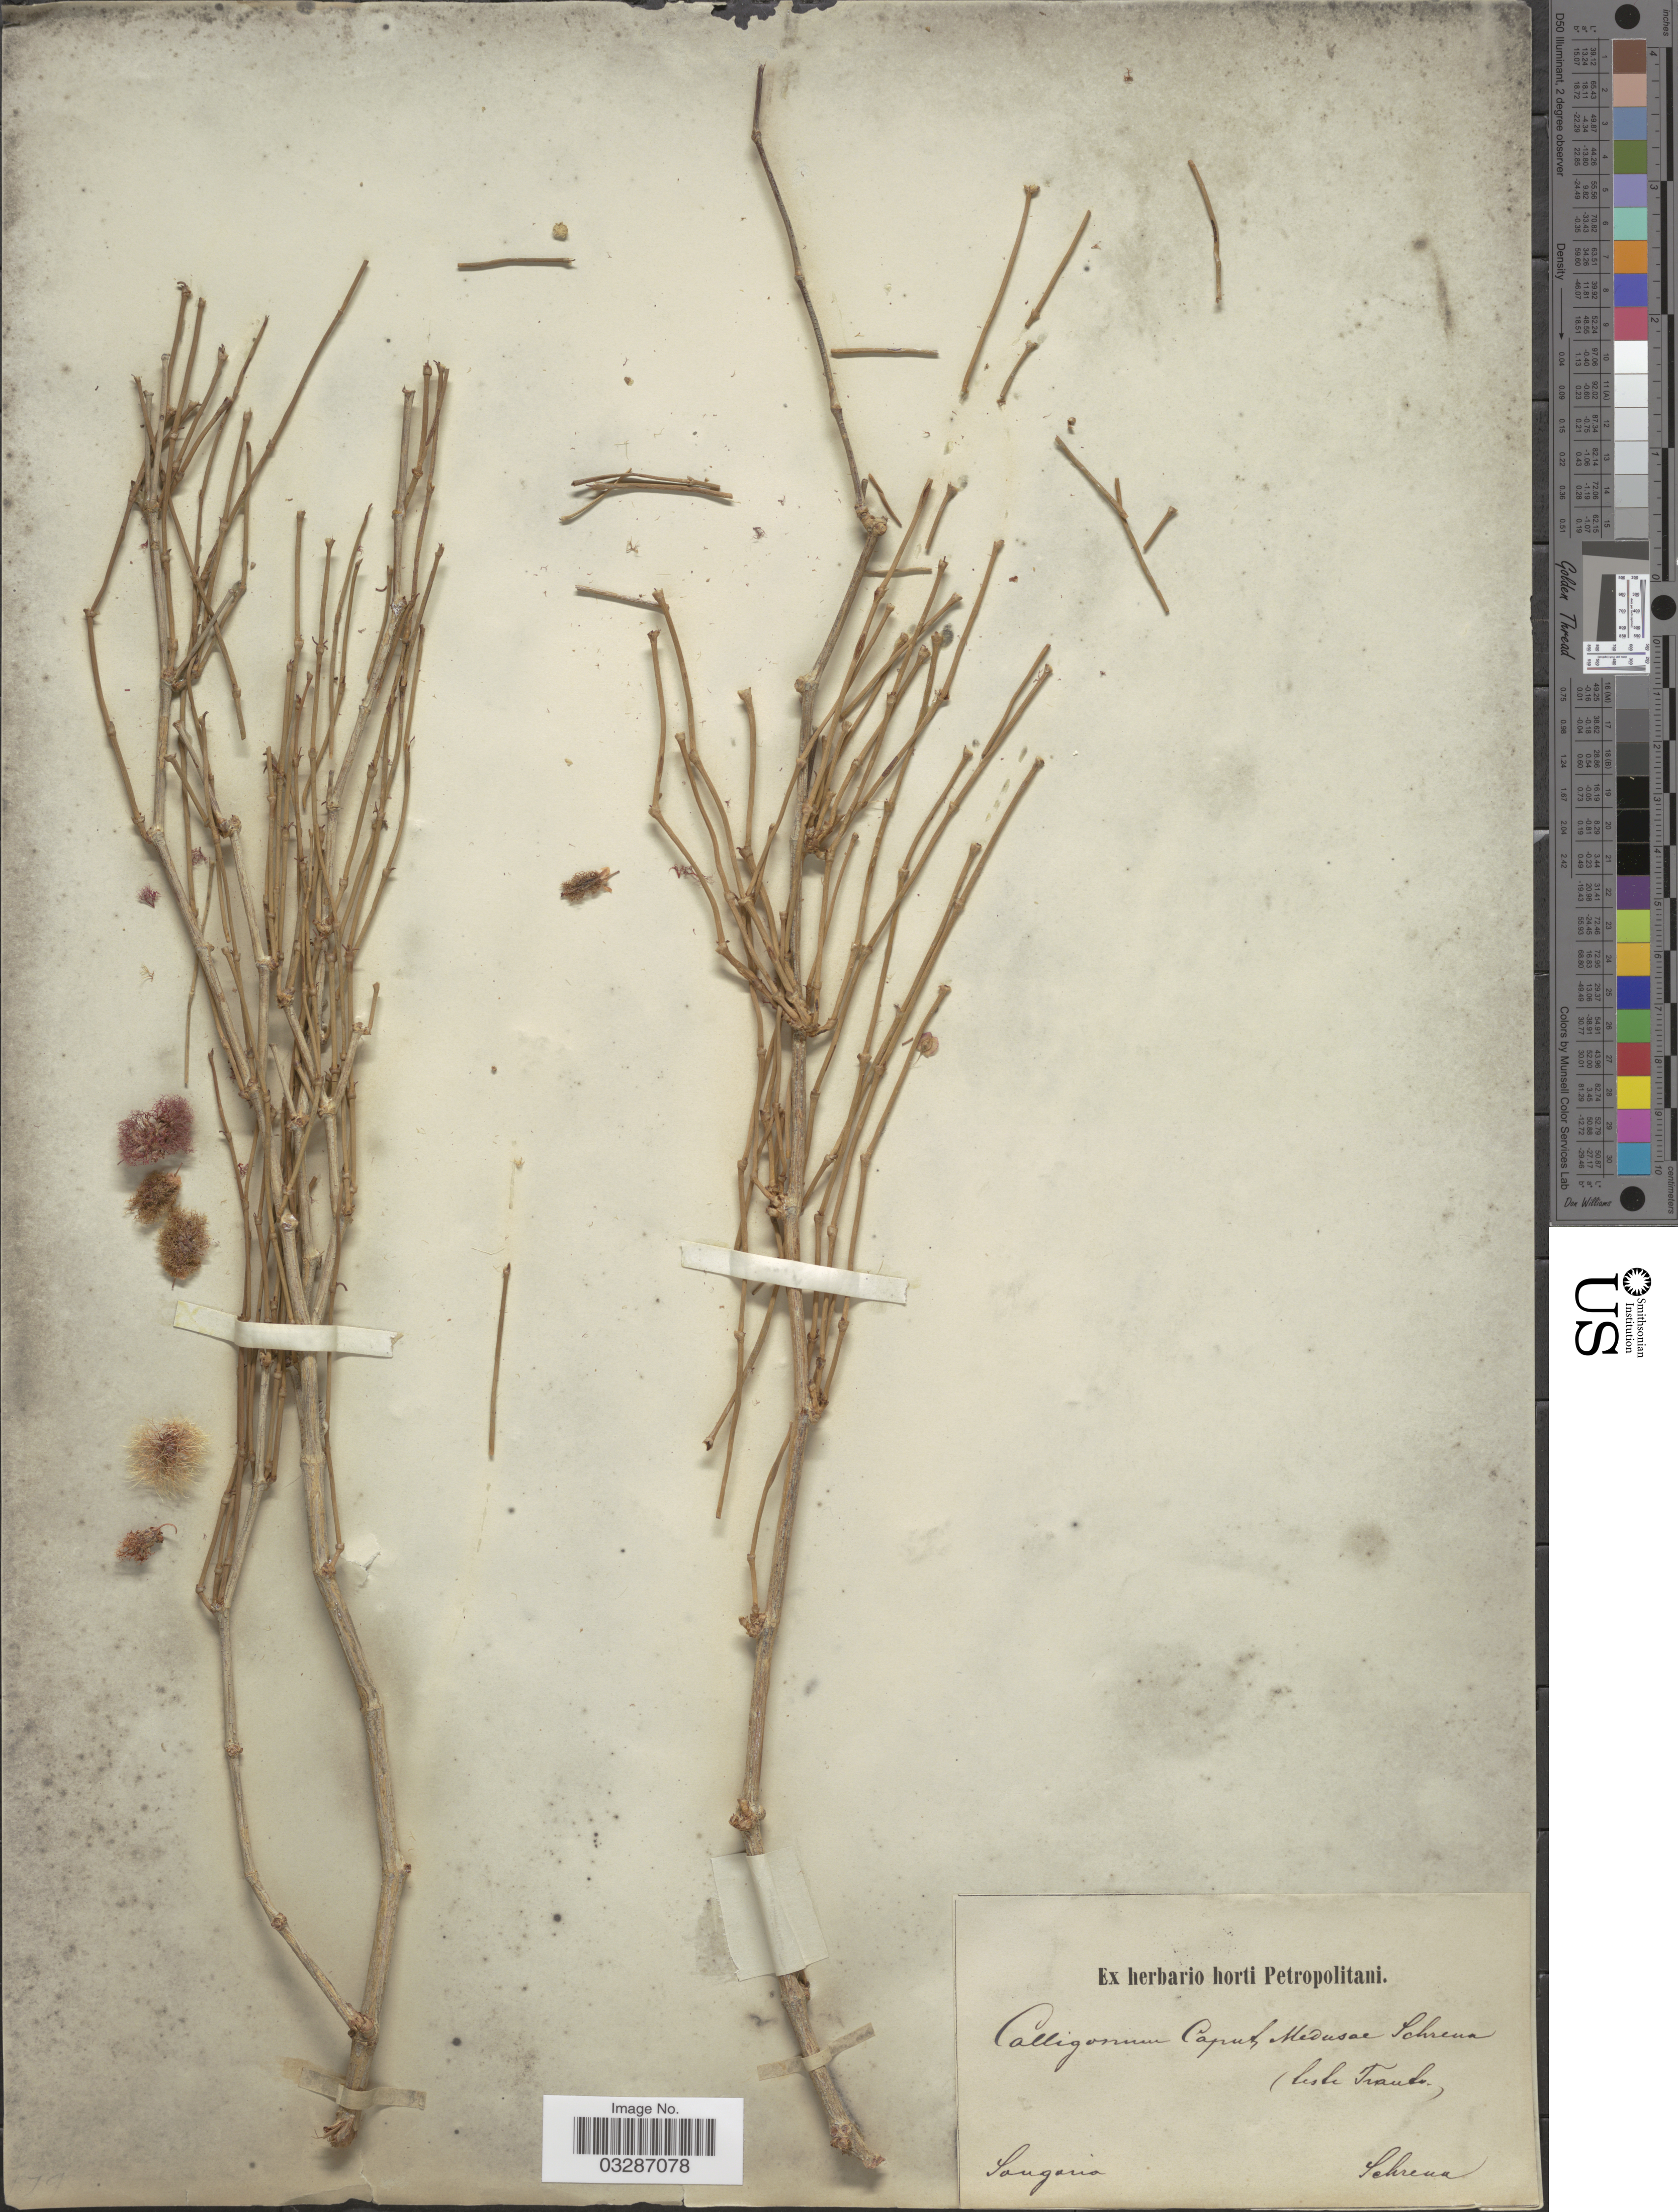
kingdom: Plantae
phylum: Tracheophyta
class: Magnoliopsida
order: Caryophyllales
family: Polygonaceae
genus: Calligonum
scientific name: Calligonum caput-medusae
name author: Schrenk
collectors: A.G. Schrenk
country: China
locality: Songaria.